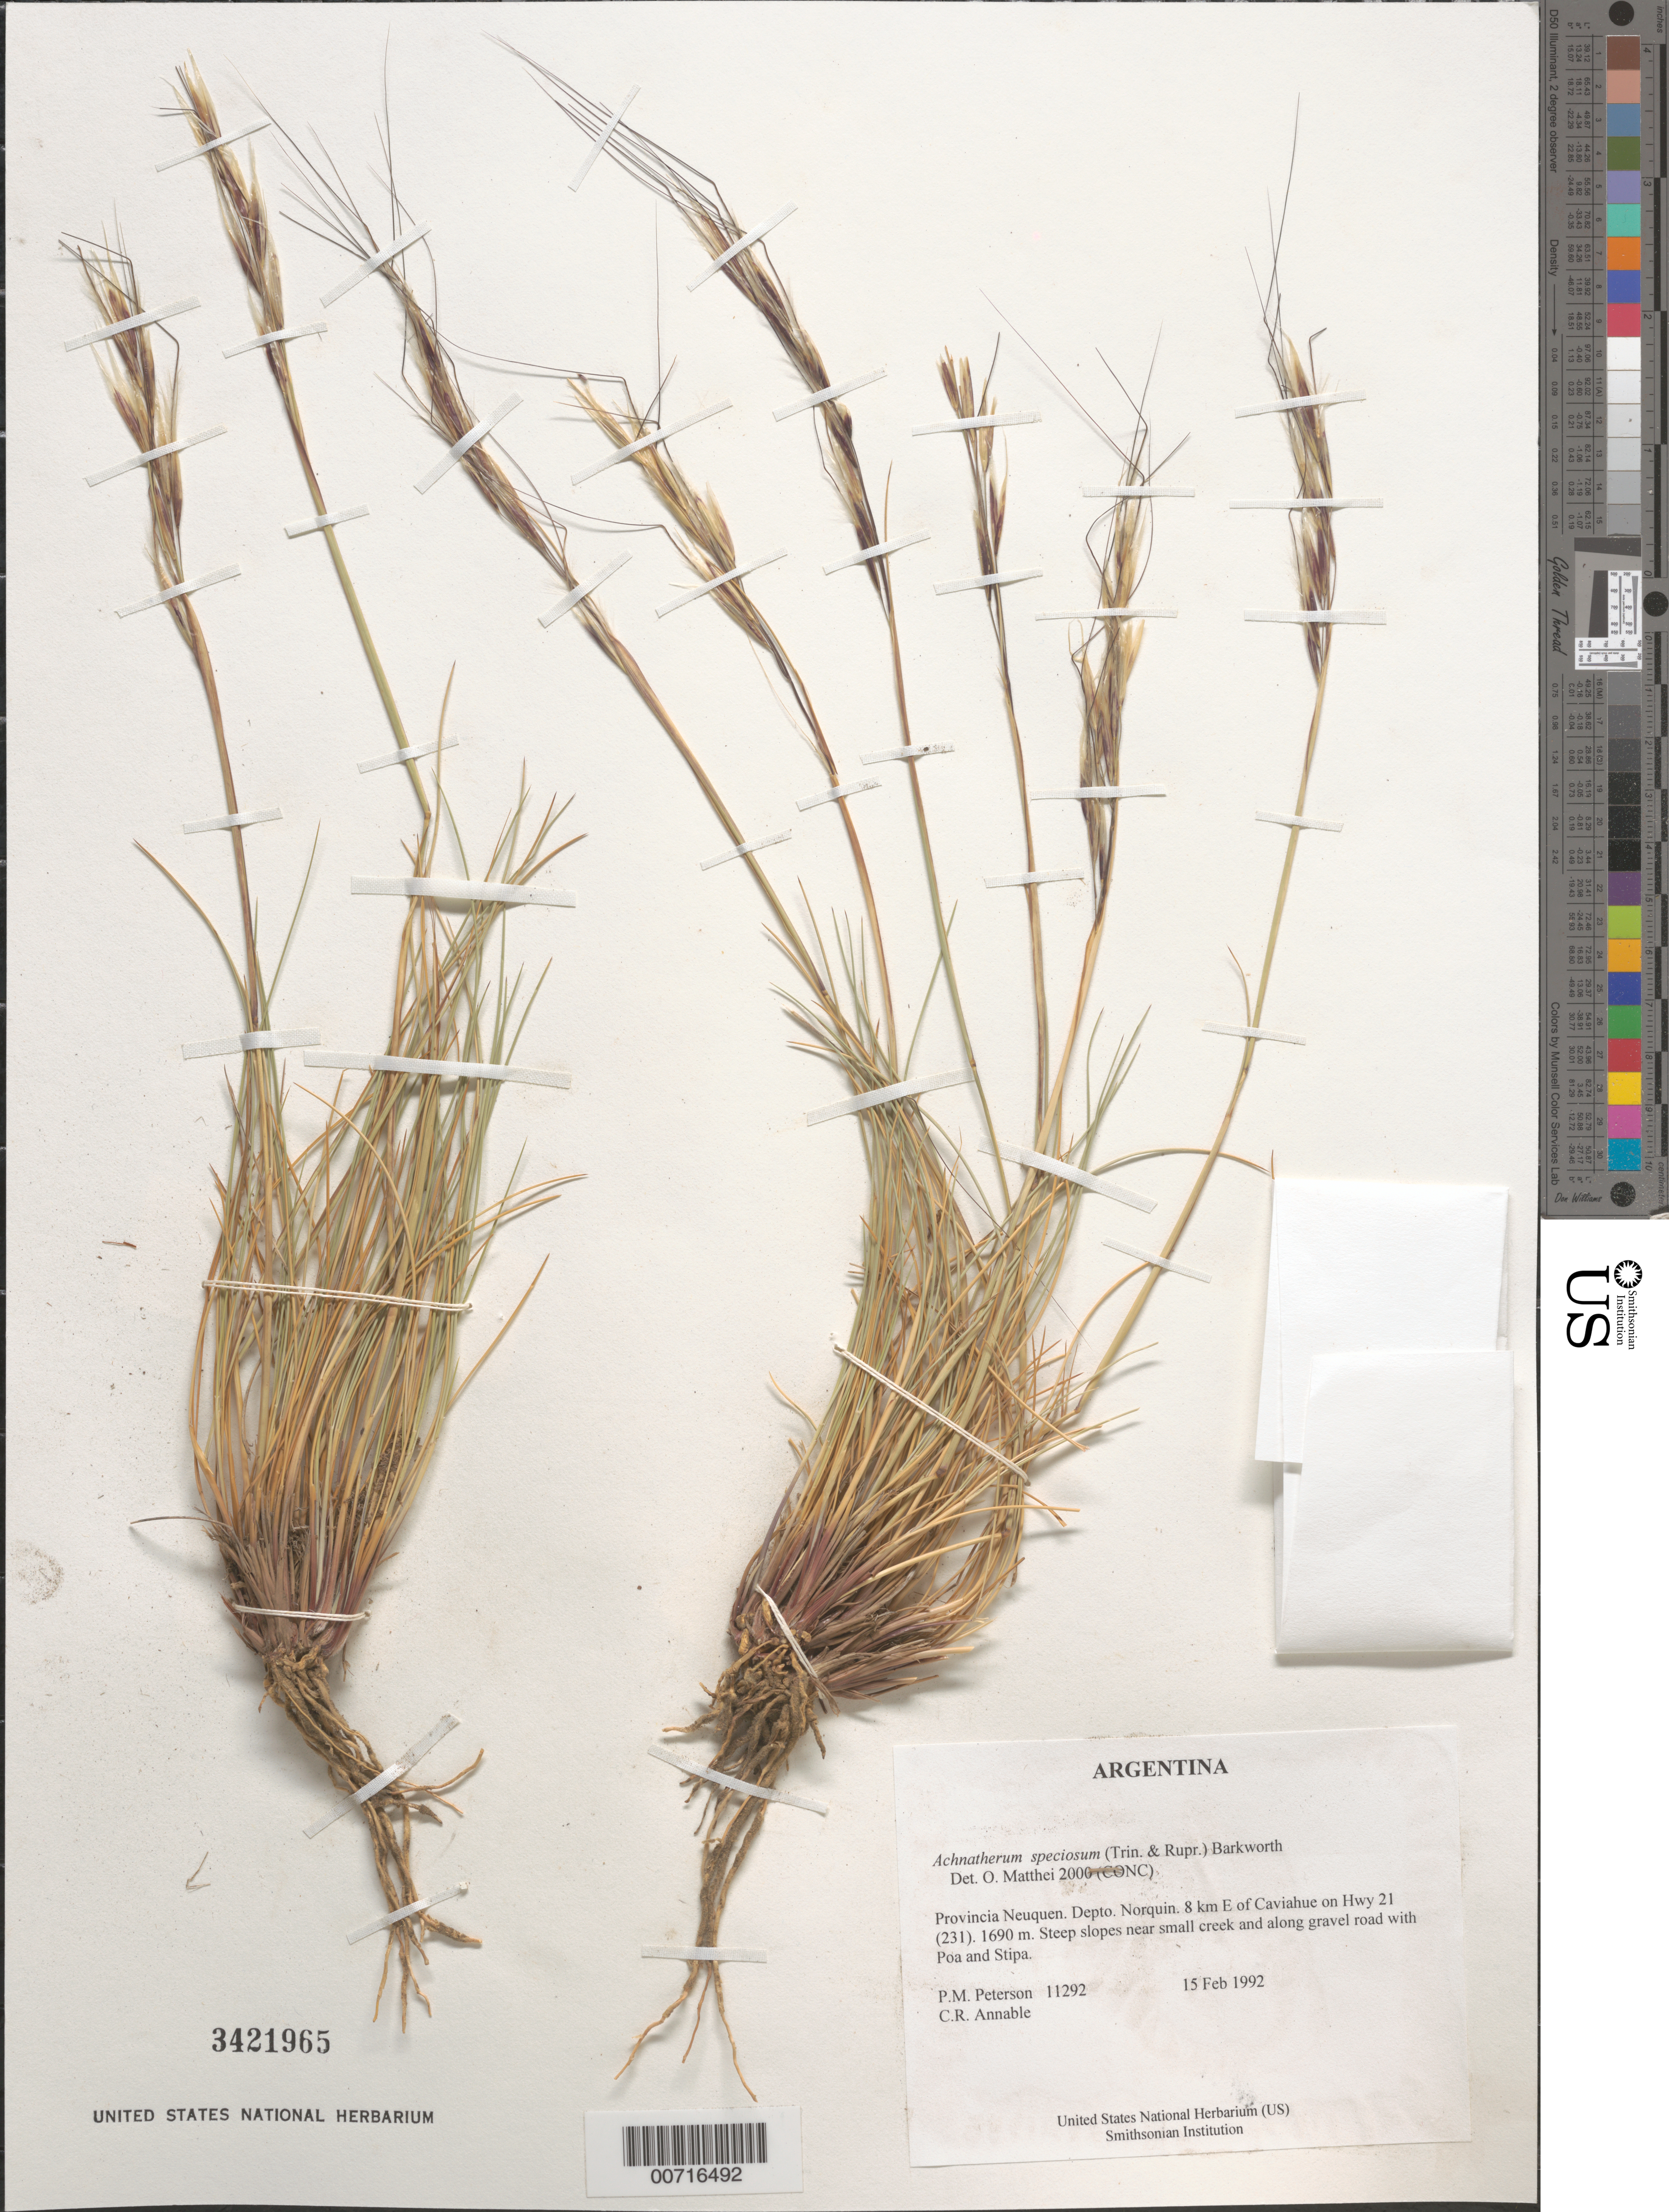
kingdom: Plantae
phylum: Tracheophyta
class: Liliopsida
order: Poales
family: Poaceae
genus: Pappostipa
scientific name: Pappostipa major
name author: (Speg.) Romasch.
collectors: P. M. Peterson & C. R. Annable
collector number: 11292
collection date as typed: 15 Feb 1992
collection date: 1992-02-15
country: Argentina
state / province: Neuquen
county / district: Norquin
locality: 8 km E of Caviahue on Hwy 21 (231).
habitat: Steep slopes near small creek and along gravel road with Poa and Stipa.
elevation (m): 1690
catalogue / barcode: US 3421965